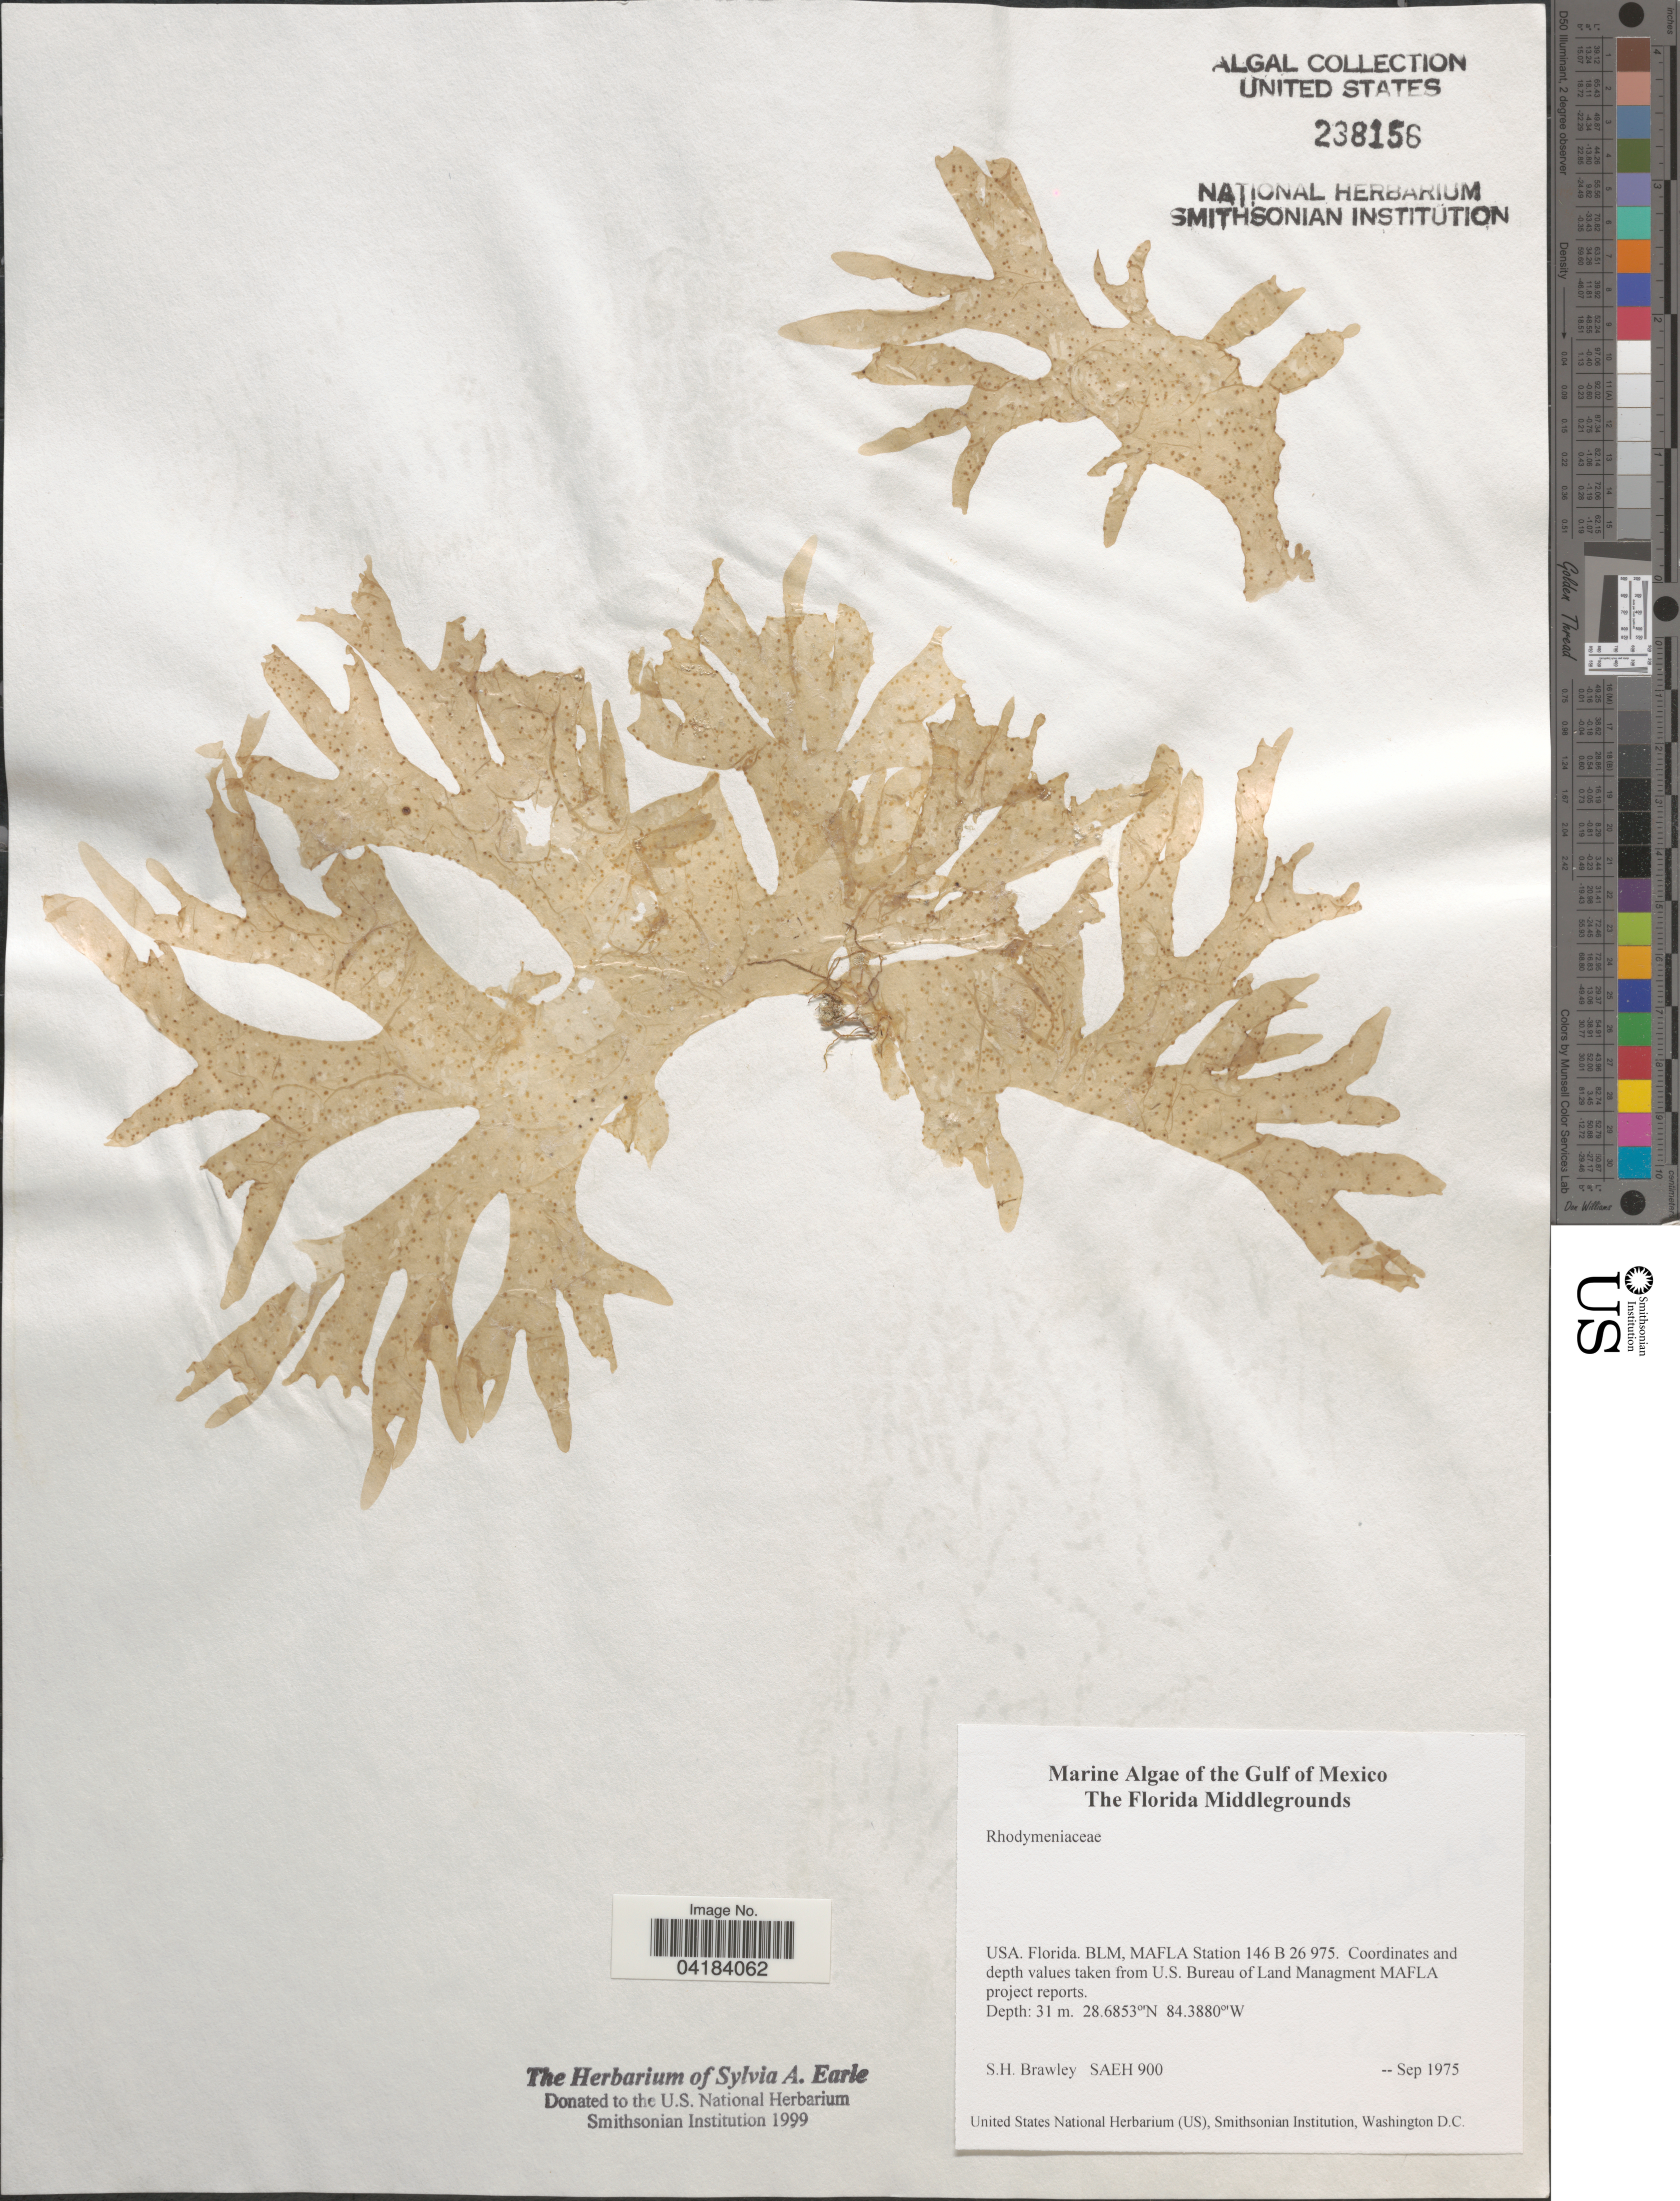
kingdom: Plantae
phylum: Rhodophyta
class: Florideophyceae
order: Rhodymeniales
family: Rhodymeniaceae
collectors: S. Brawley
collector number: SAEH900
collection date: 1975-09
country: United States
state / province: Florida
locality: The Gulf of Mexico. The Florida Middlegrounds. BLM, MAFLA Station 146 B 26 975.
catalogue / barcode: US 238156